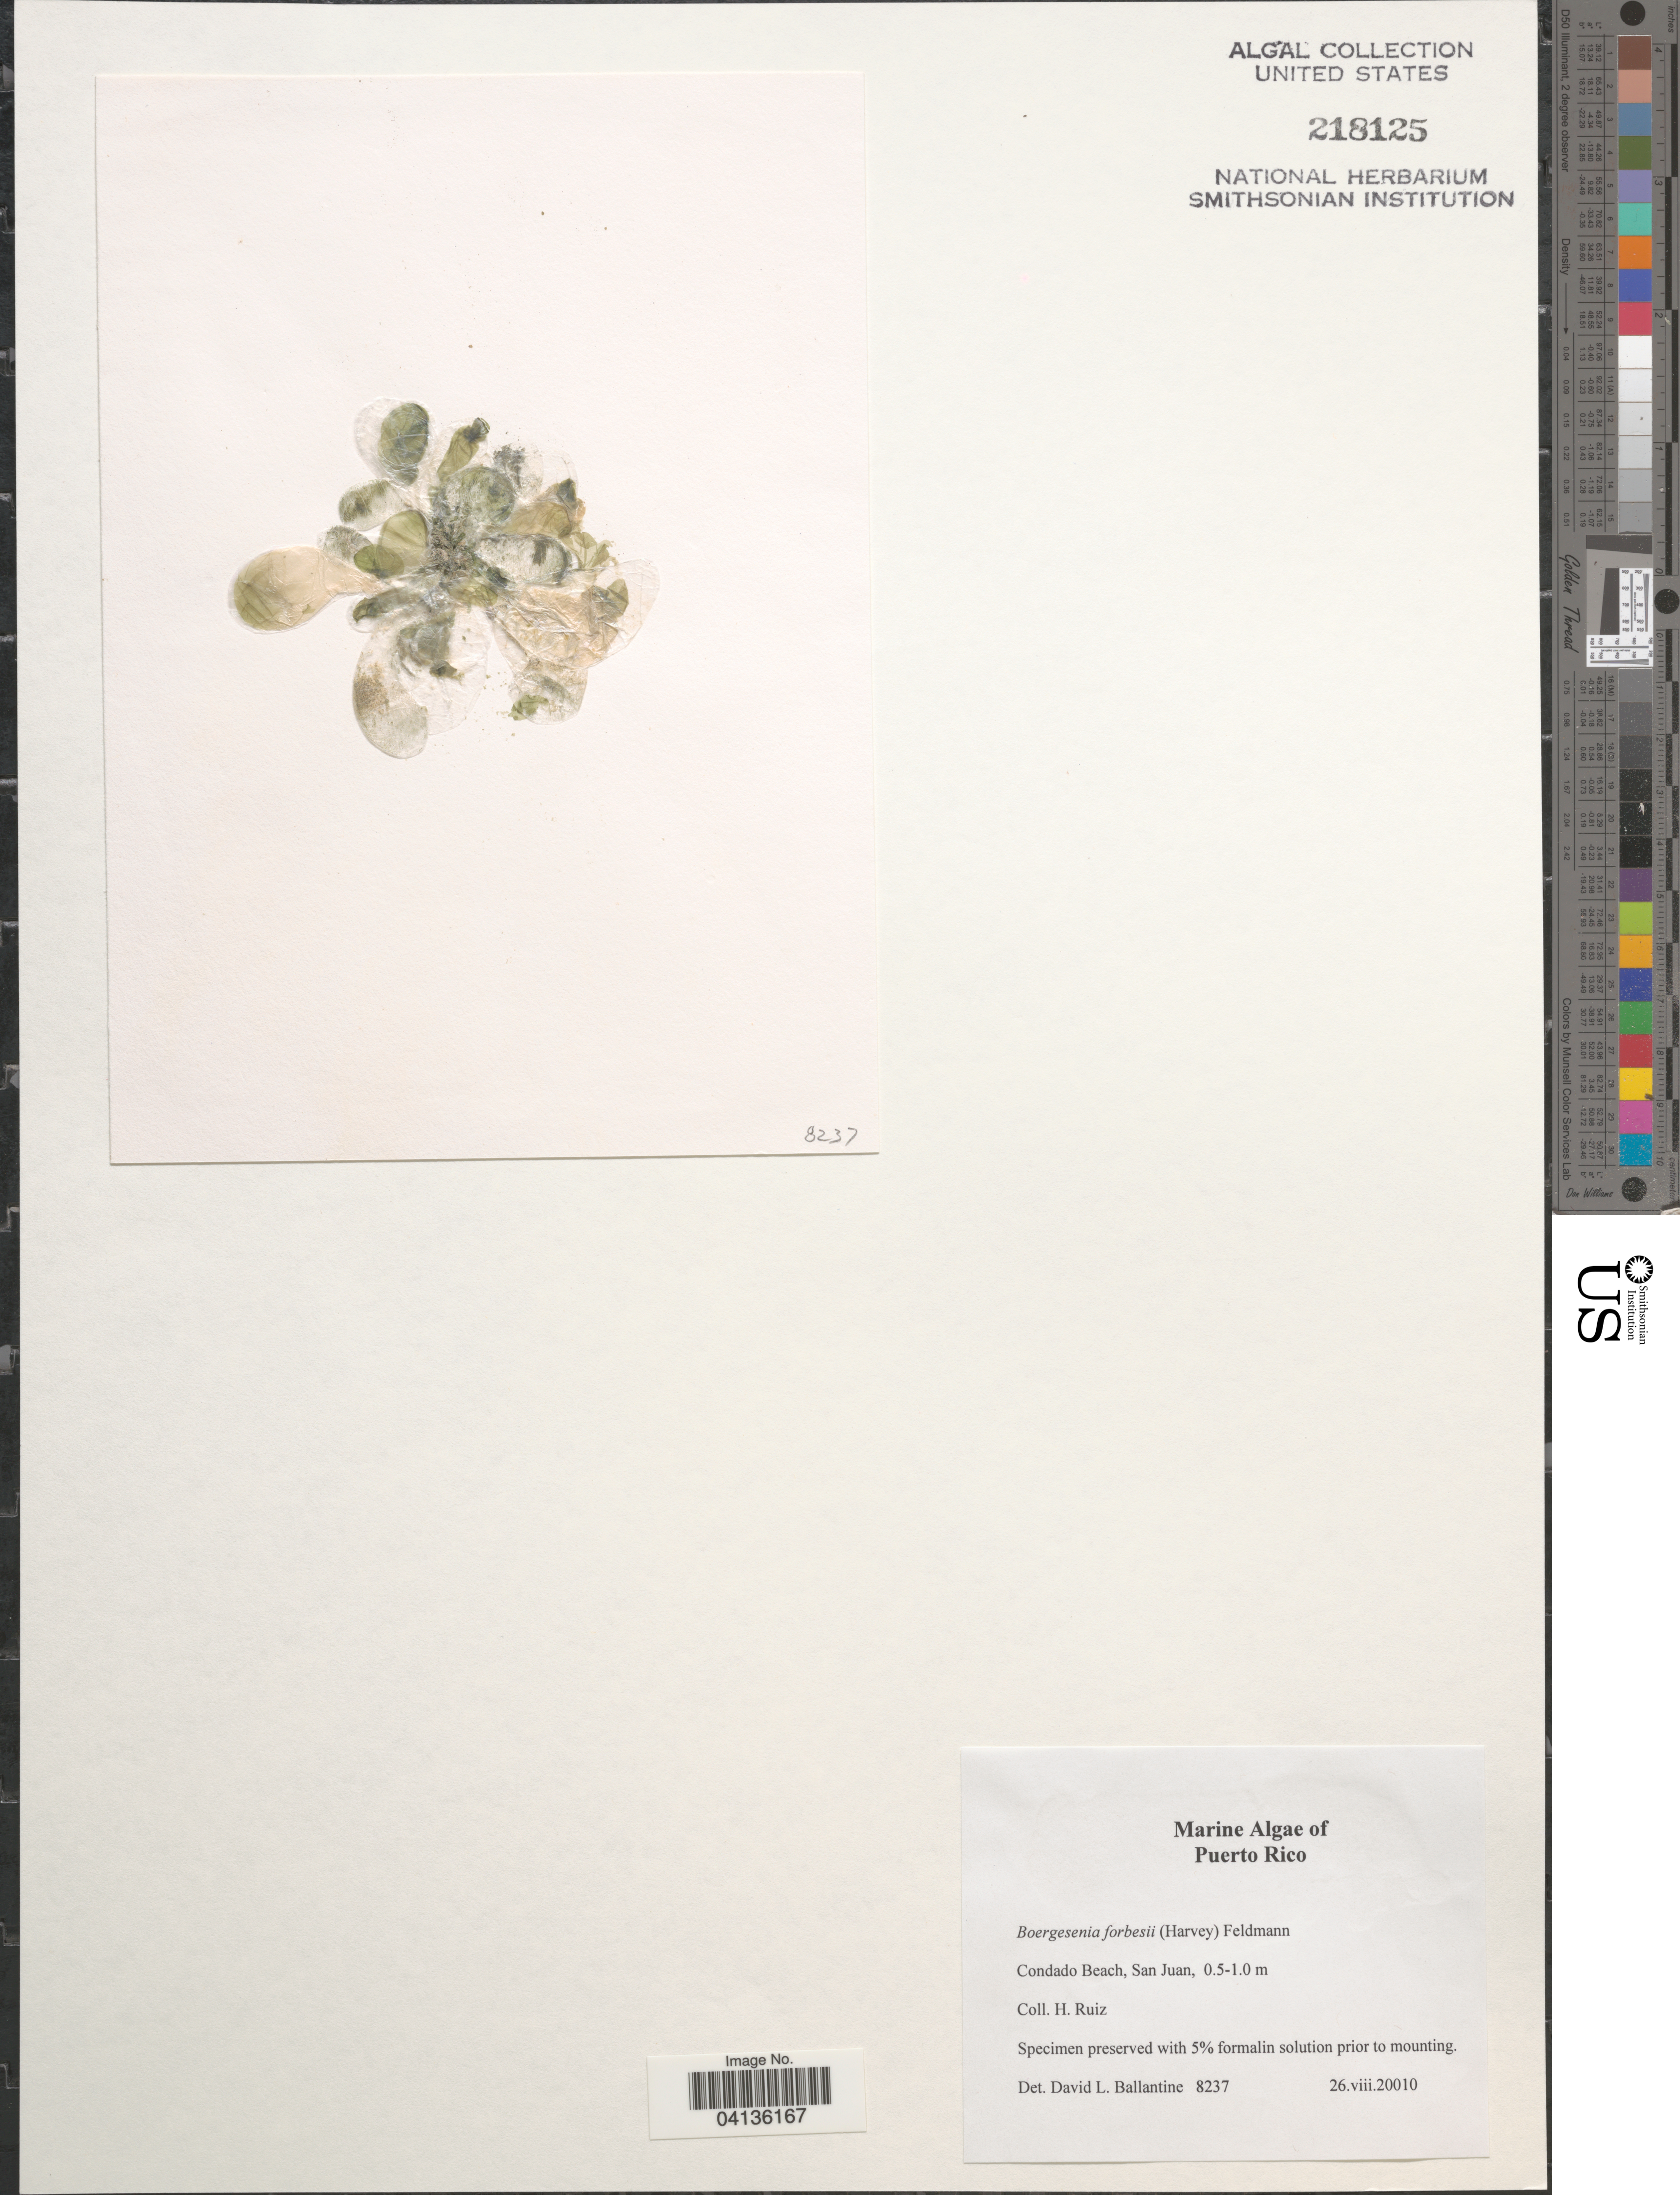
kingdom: Plantae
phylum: Chlorophyta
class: Ulvophyceae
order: Siphonocladales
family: Siphonocladaceae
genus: Boergesenia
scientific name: Boergesenia forbesii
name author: (Feldmann) Harv.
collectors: H. Ruiz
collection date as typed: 26.viii.20010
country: Puerto Rico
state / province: San Juan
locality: Condado Beach.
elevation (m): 0.5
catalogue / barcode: US 218125